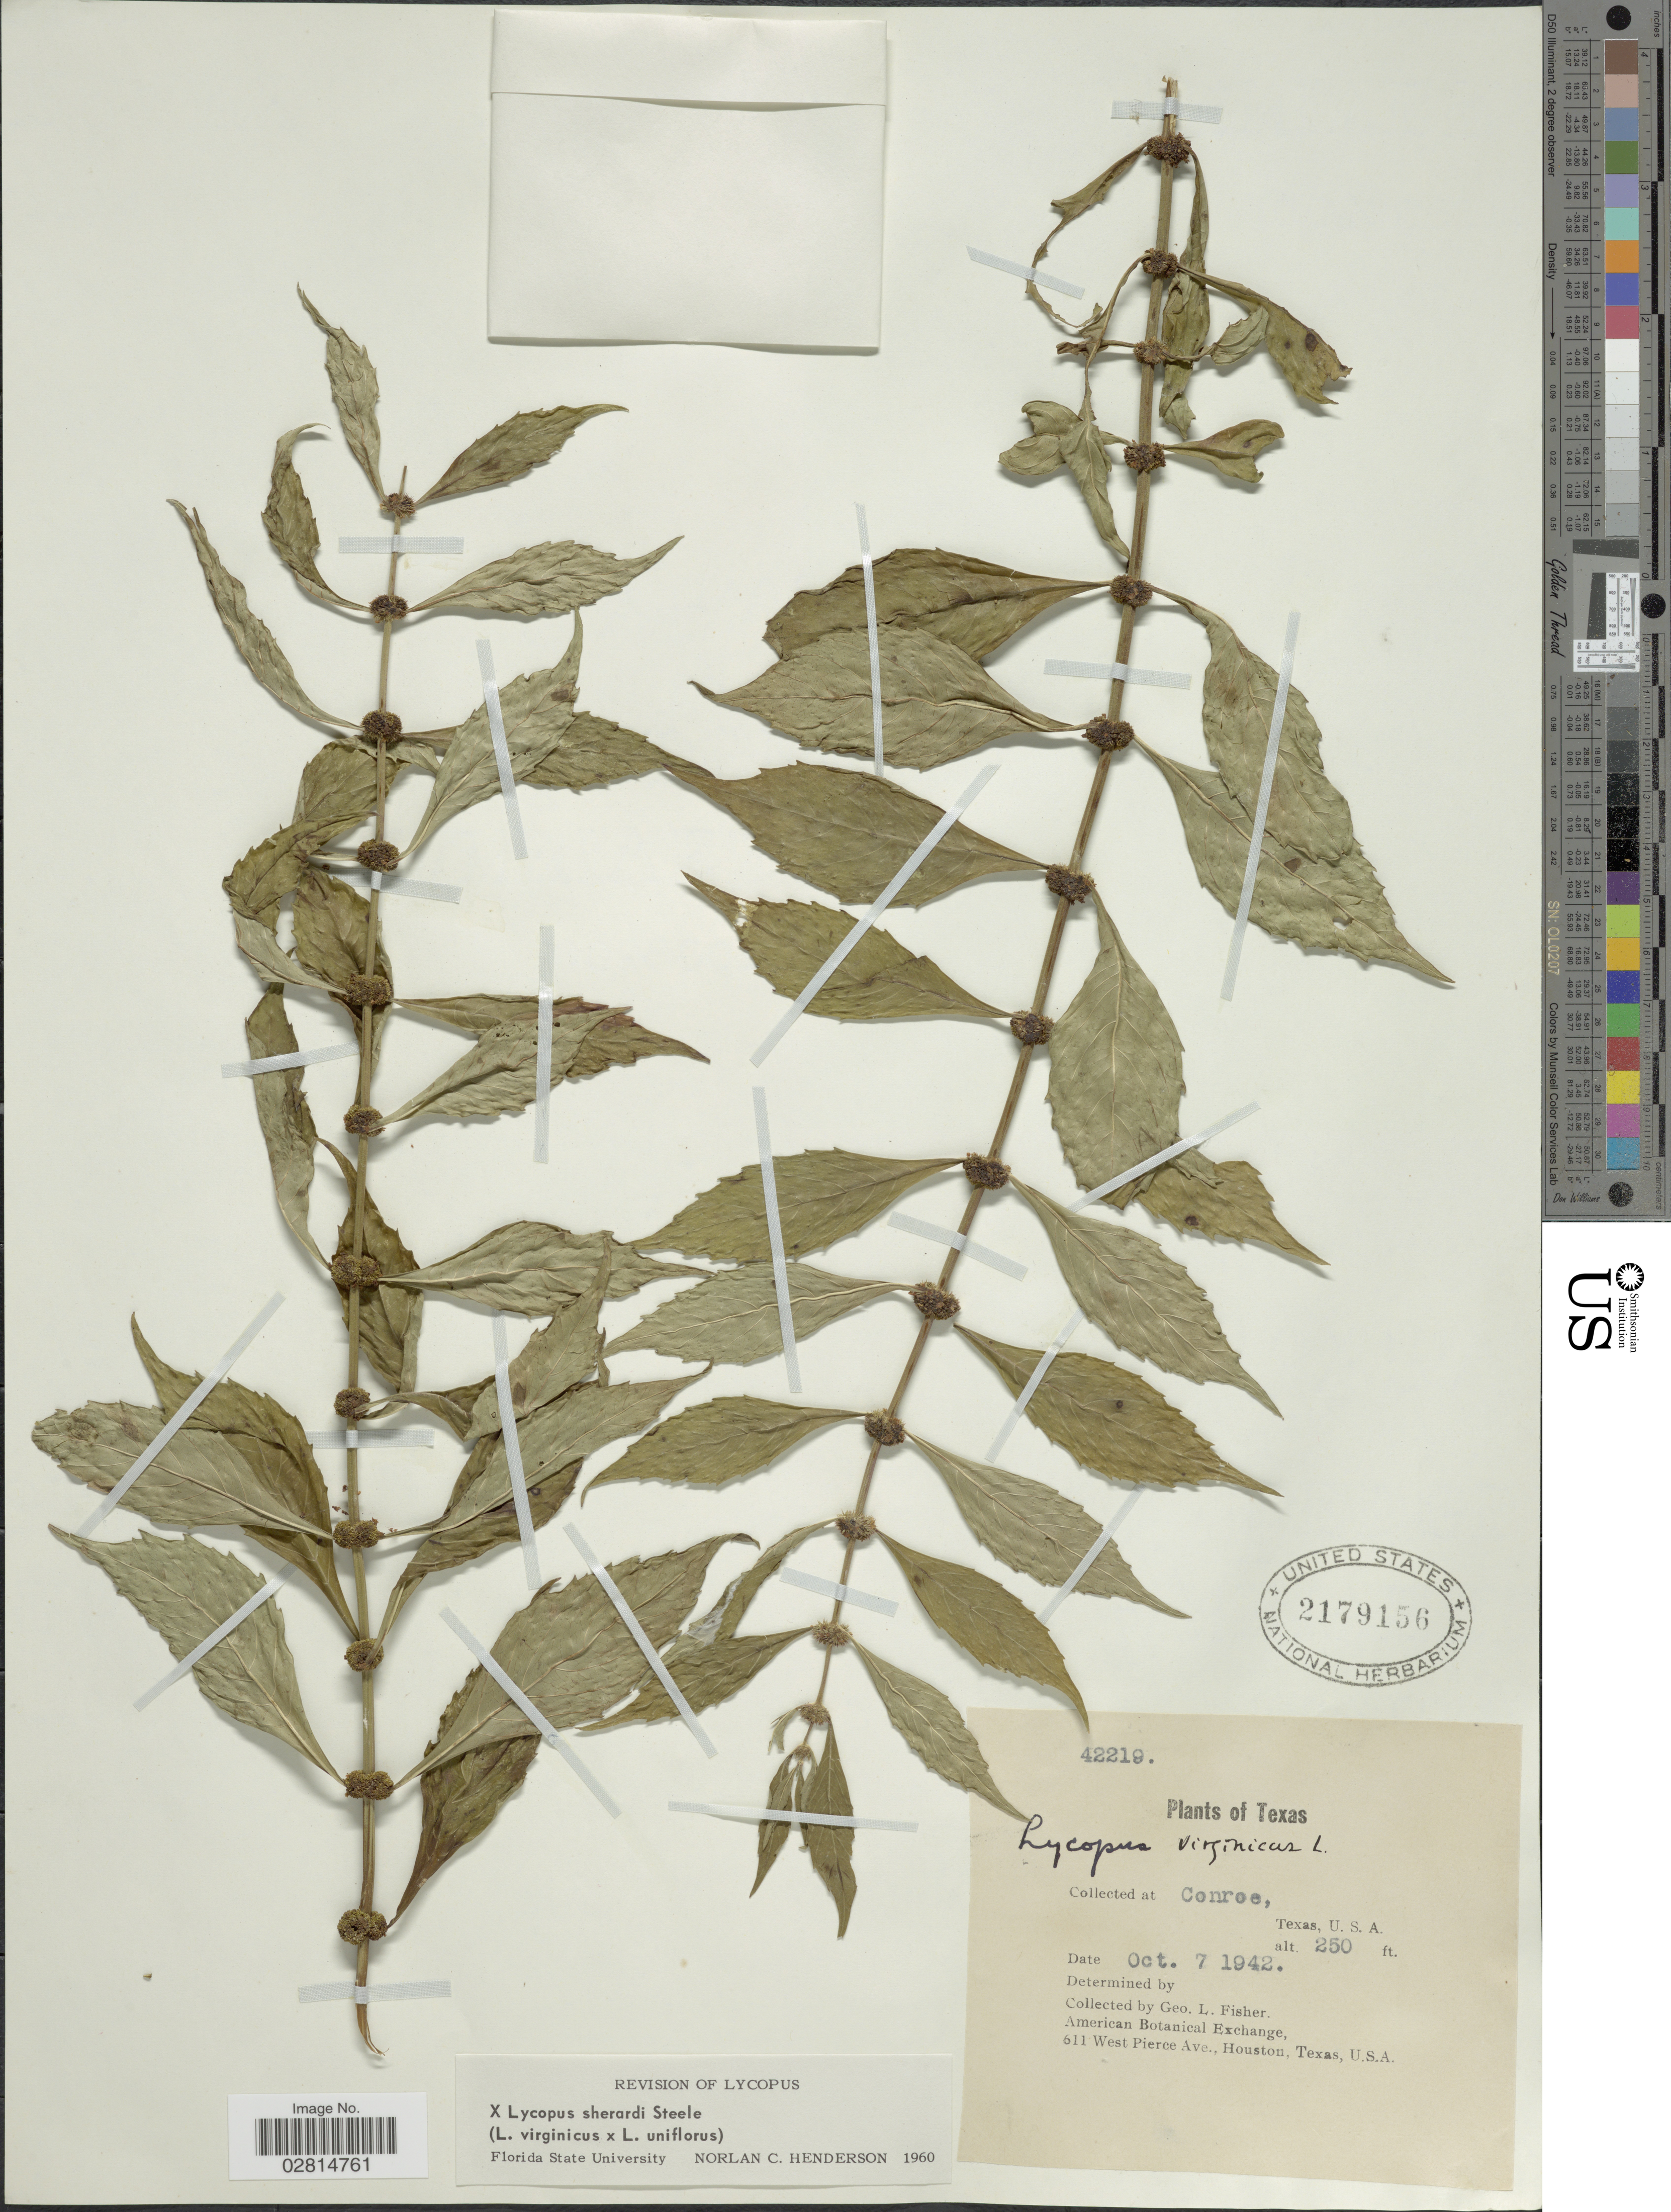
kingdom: Plantae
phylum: Tracheophyta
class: Magnoliopsida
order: Lamiales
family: Lamiaceae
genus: Lycopus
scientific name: Lycopus x sherardii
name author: E.S. Steele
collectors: G. L. Fisher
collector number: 42219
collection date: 1942-10-07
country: United States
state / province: Texas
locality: Conroe.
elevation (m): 76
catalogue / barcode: US 2179156